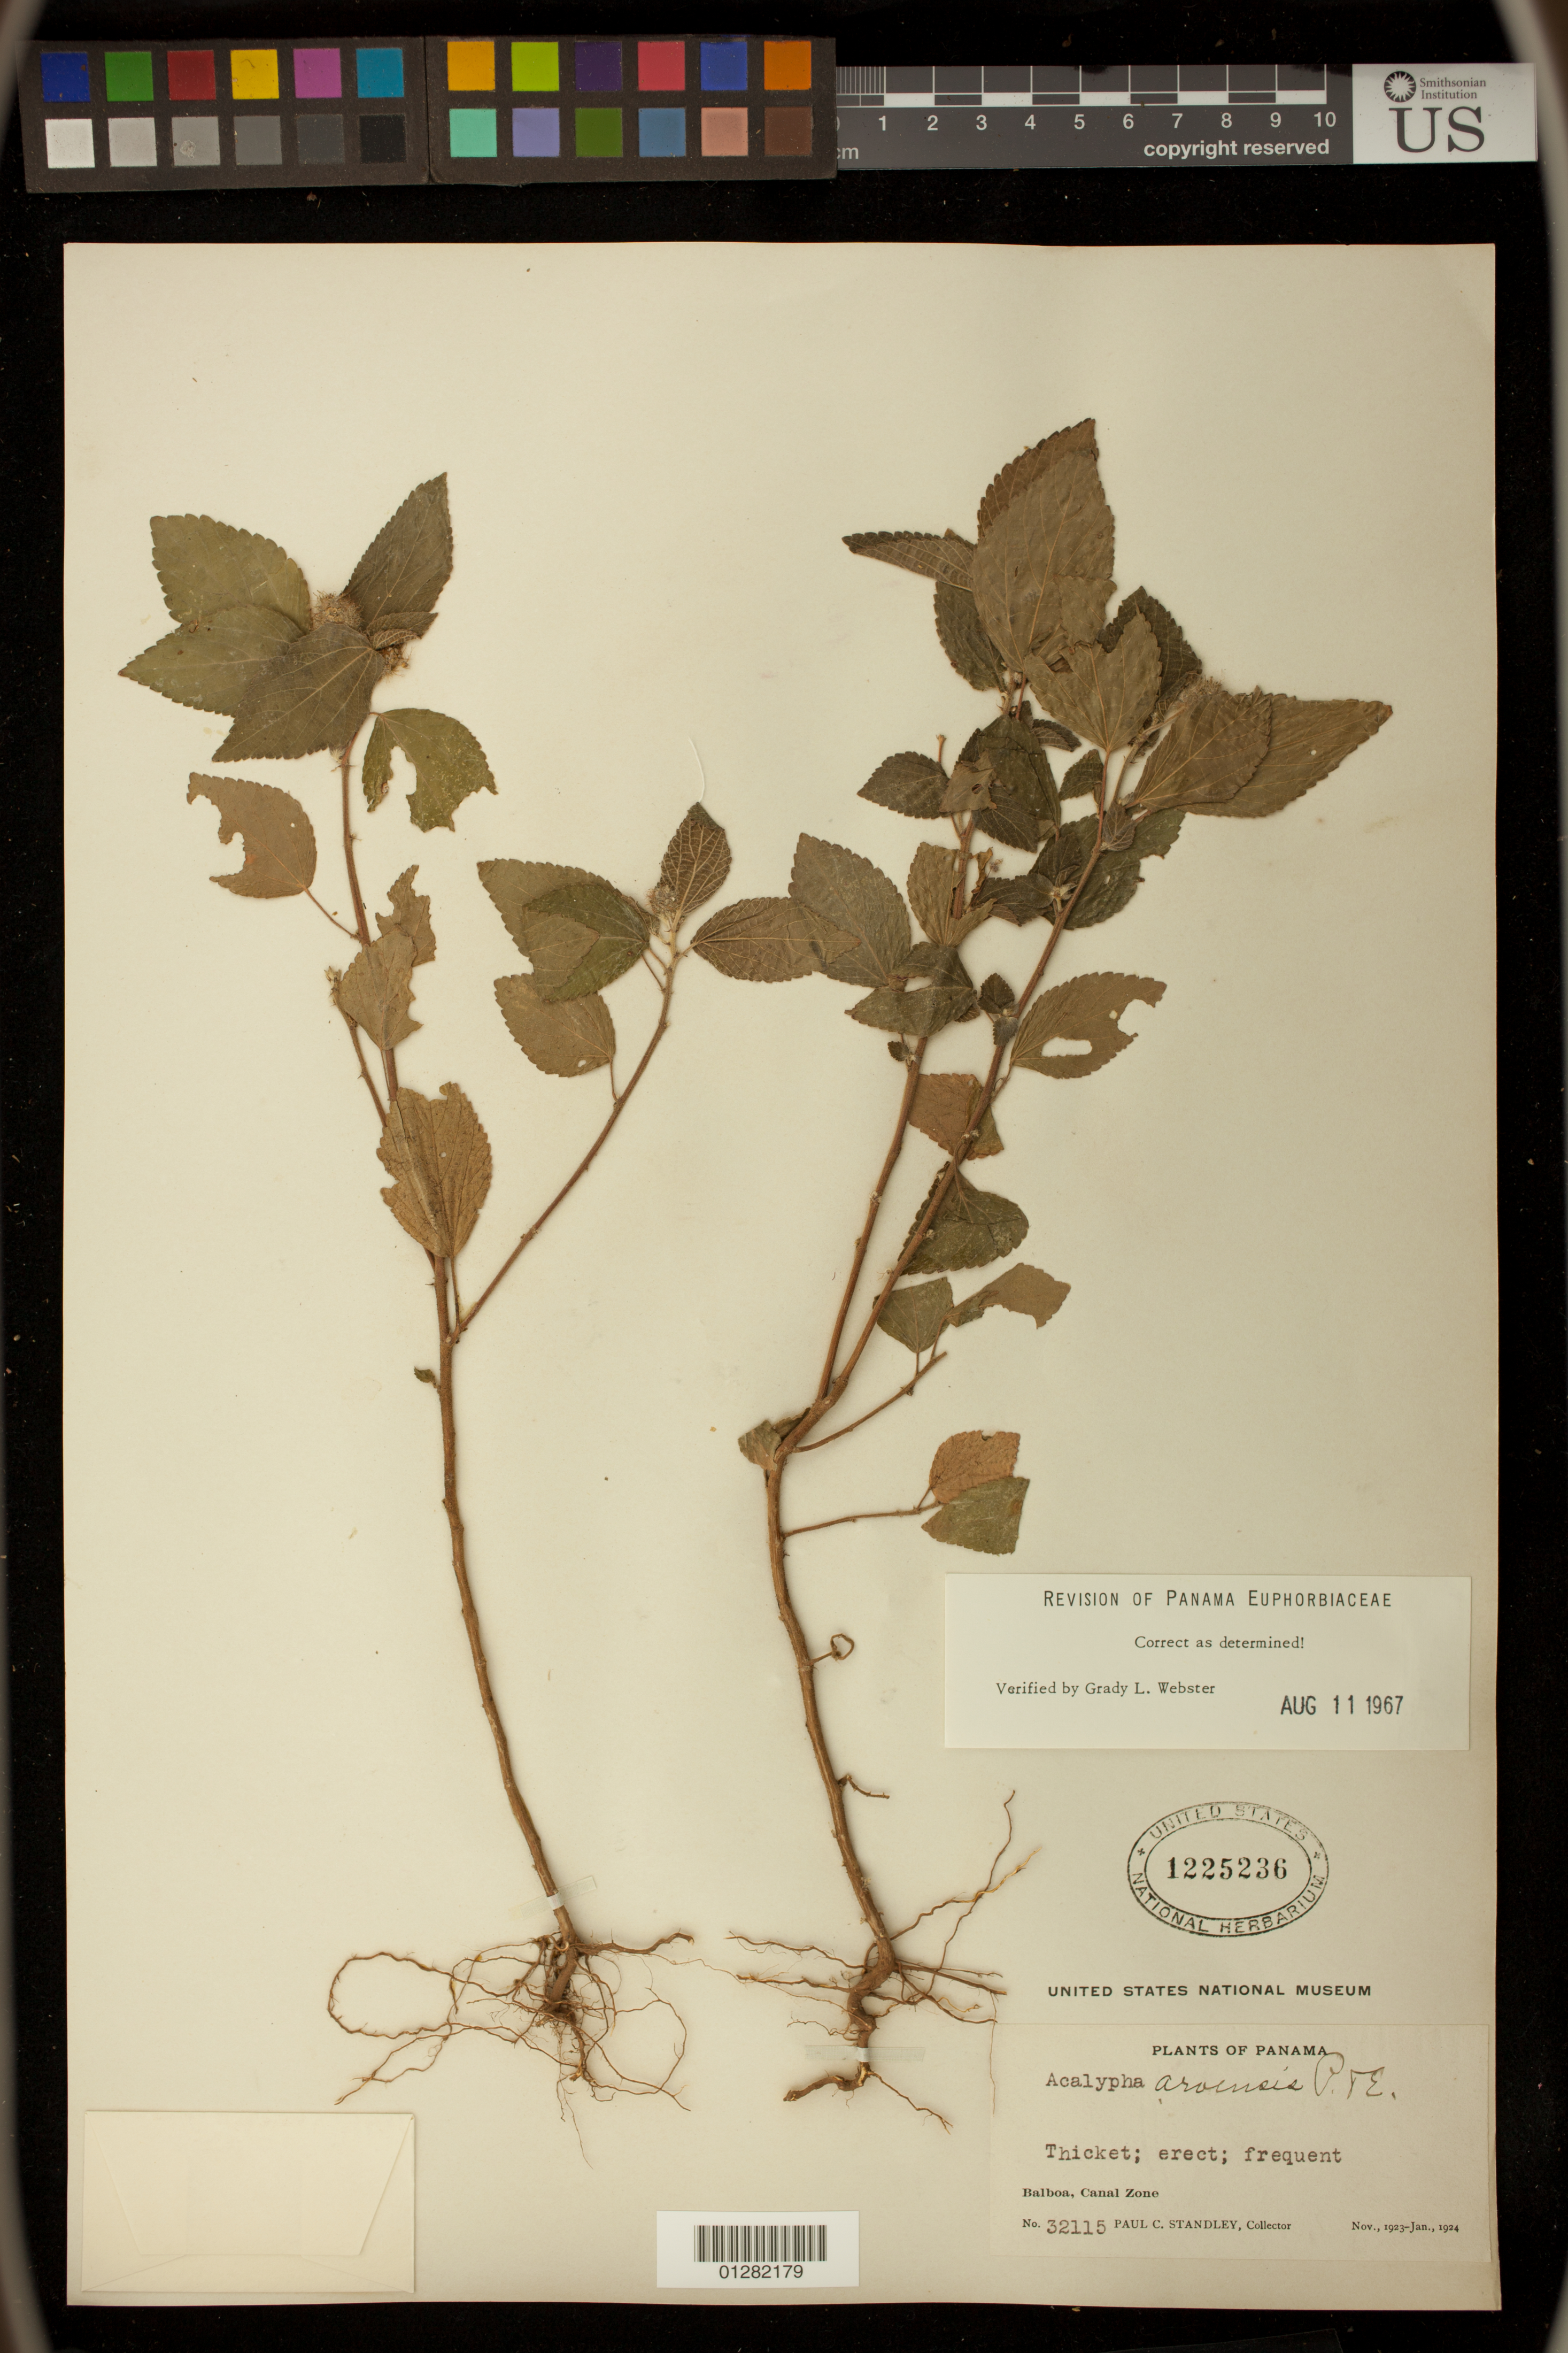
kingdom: Plantae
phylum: Tracheophyta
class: Magnoliopsida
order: Malpighiales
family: Euphorbiaceae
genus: Acalypha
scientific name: Acalypha arvensis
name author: Poepp.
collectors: P. C. Standley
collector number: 32115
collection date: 1923-11/1924-01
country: Panama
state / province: Panamá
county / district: Balboa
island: Perlas Is.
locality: Balboa, Canal Zone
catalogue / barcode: US 1225236